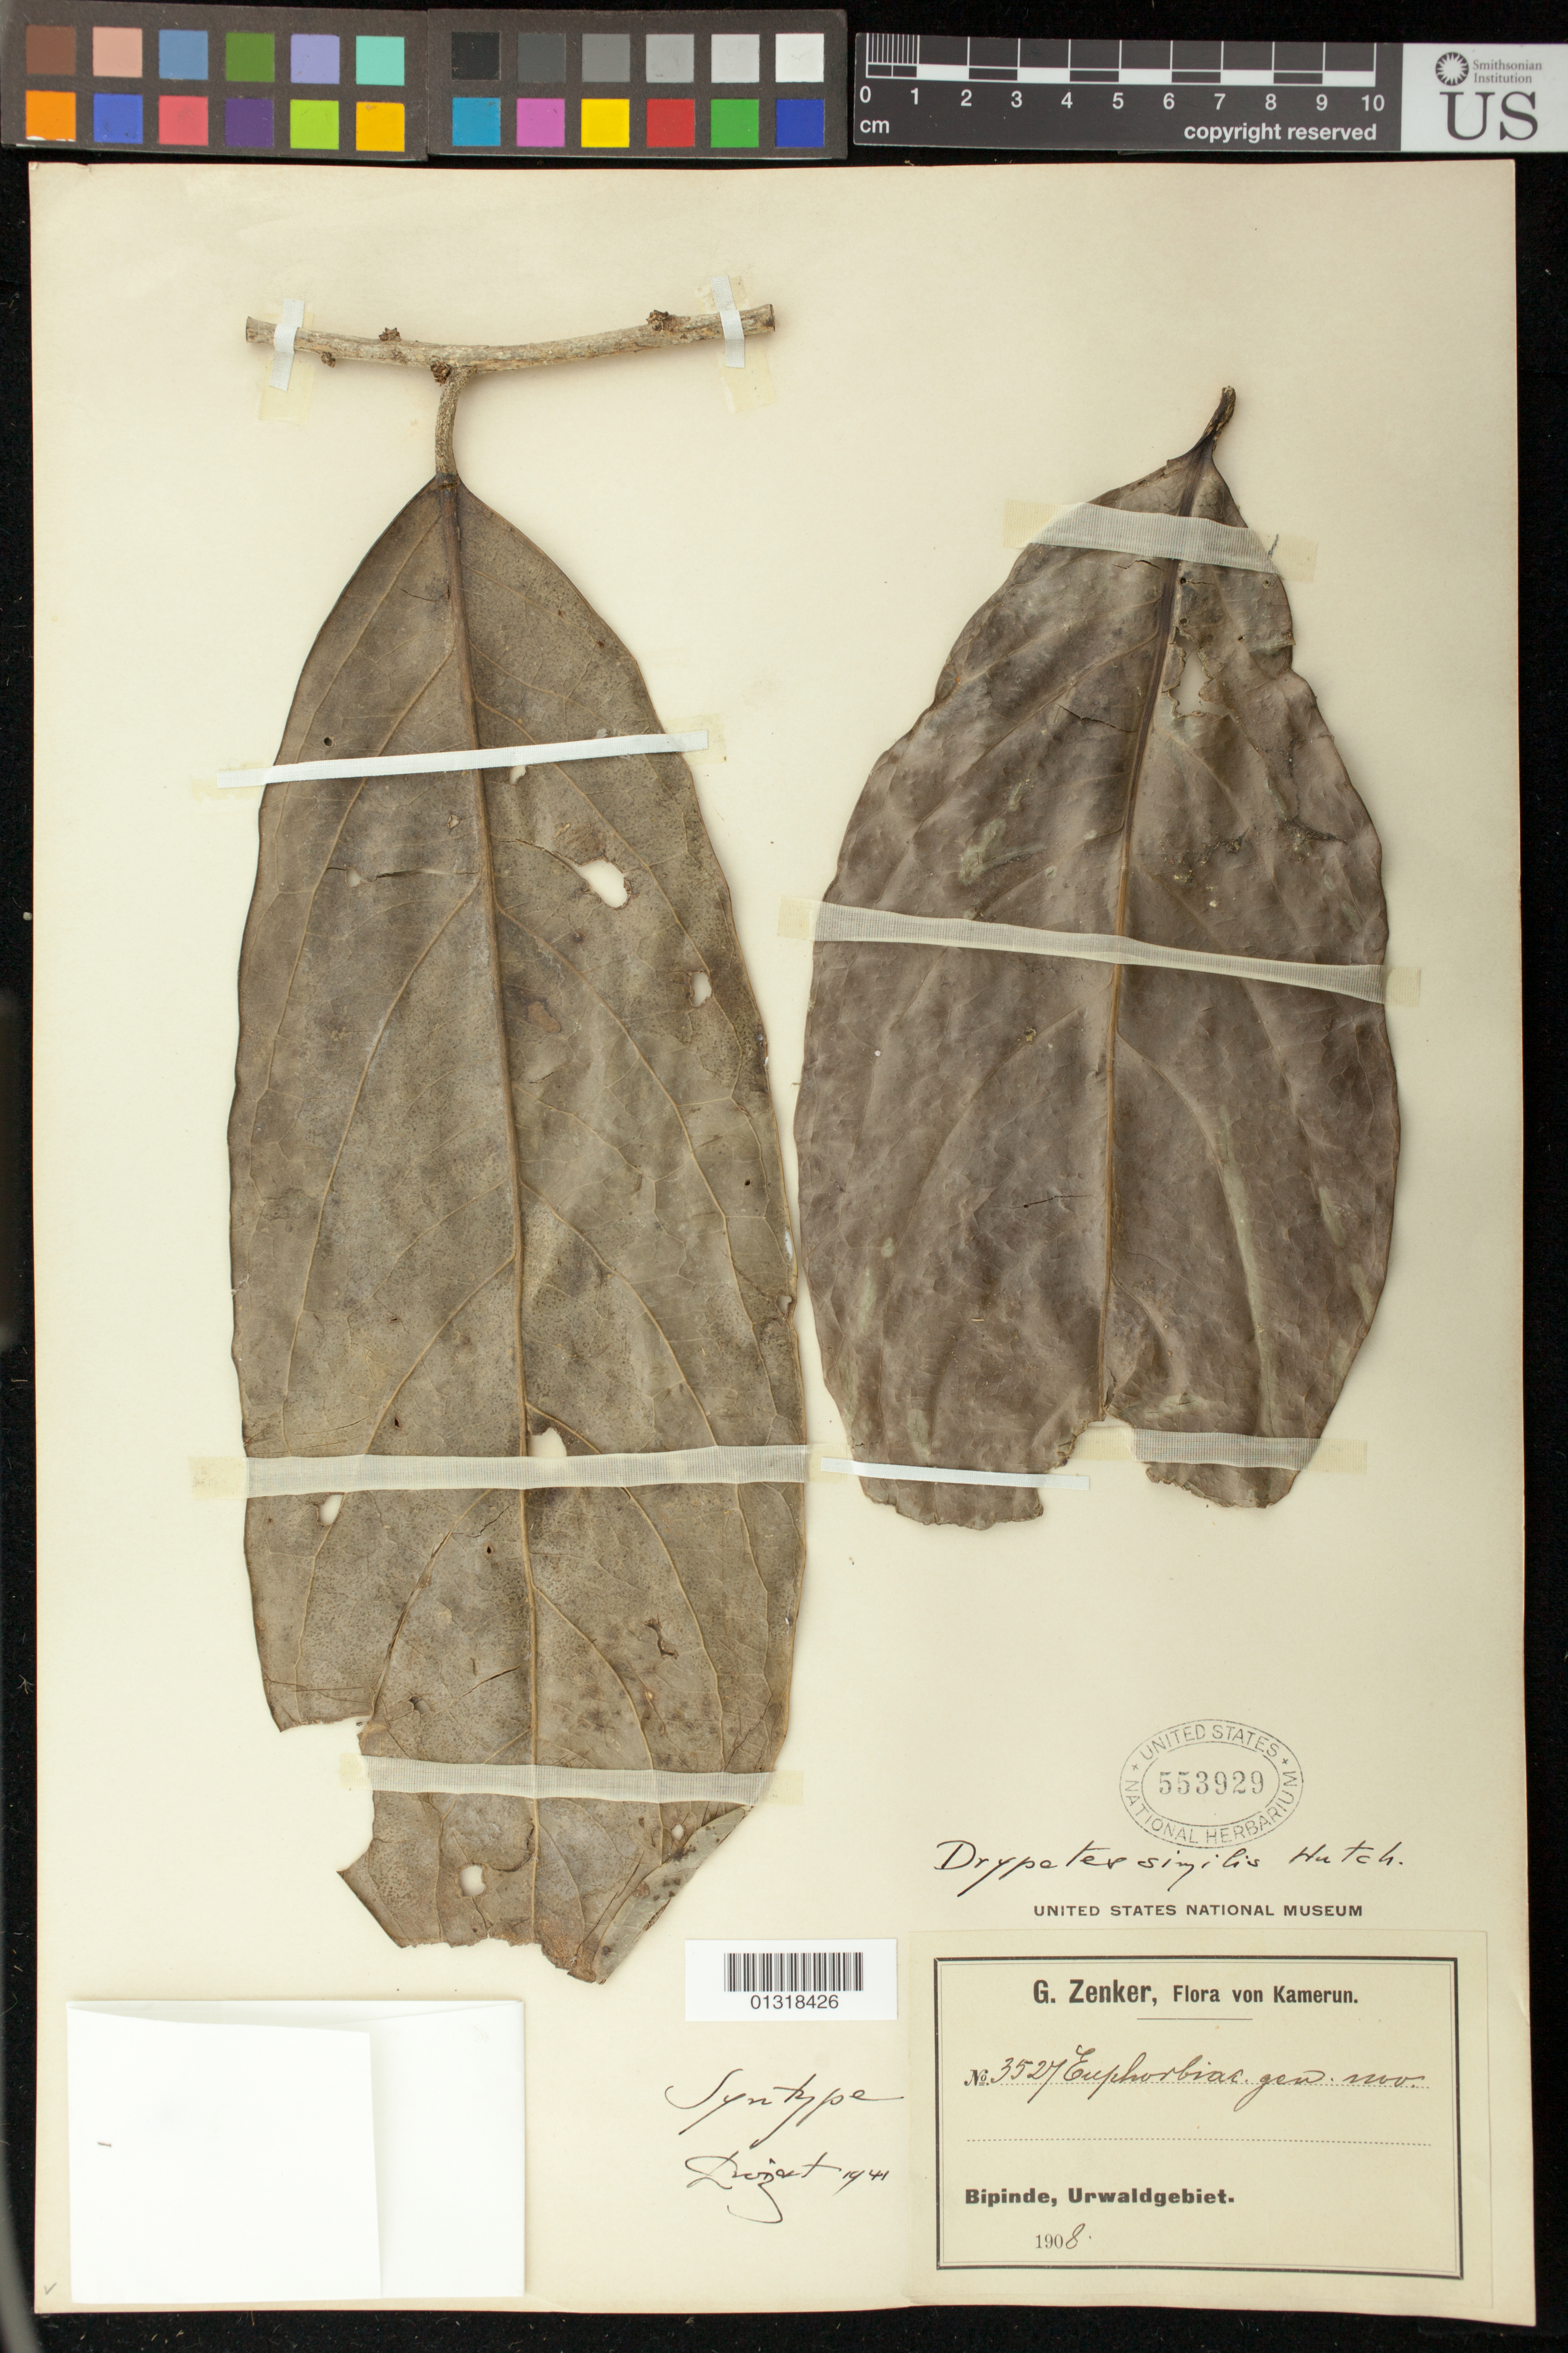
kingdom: Plantae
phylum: Tracheophyta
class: Magnoliopsida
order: Malpighiales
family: Putranjivaceae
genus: Drypetes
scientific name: Drypetes similis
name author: Hutch. in Dyer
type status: Isosyntype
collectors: G. A. Zenker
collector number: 3527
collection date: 1908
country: Cameroon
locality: Kamerun, Bipinde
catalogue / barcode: US 553929